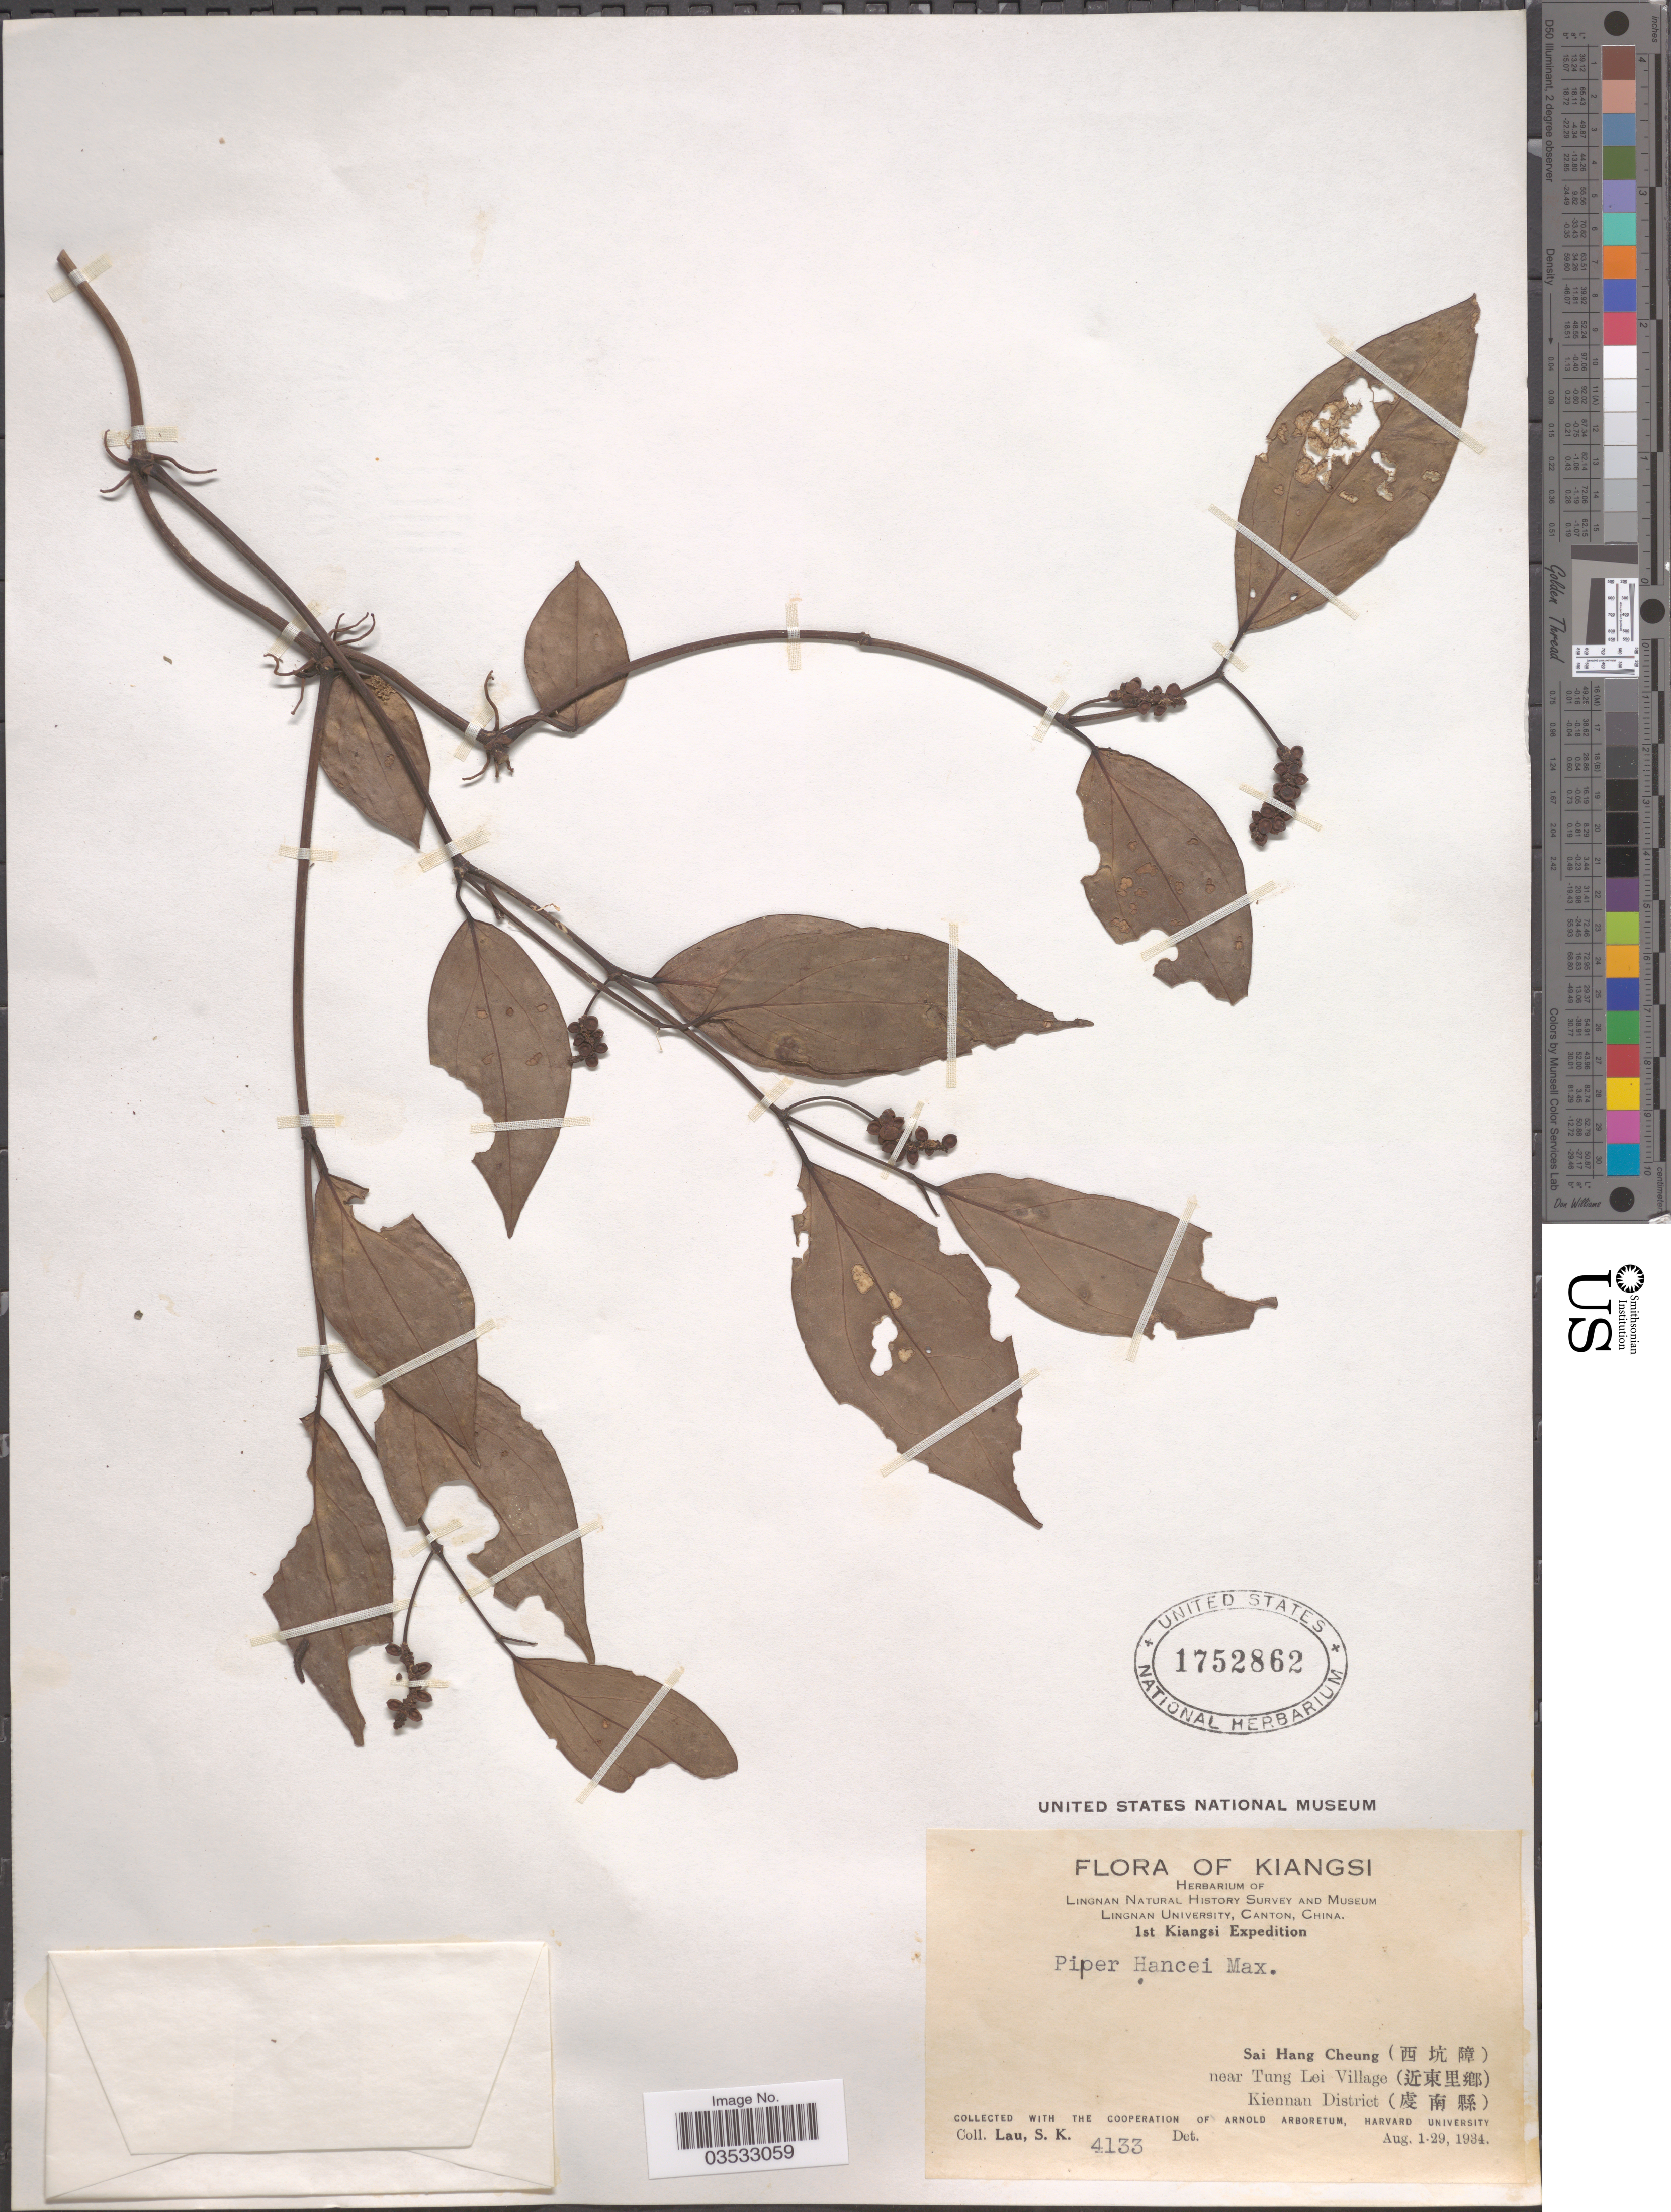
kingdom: Plantae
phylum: Tracheophyta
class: Magnoliopsida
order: Piperales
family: Piperaceae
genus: Piper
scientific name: Piper hancei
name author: Maxim.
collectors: S. K. Lau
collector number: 4133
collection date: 1934-08-01/1934-08-29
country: China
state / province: Jiangxi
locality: Kiangsi. Sai Hang Cheung (X), near Tung Lei Village (X), Kiennan District (X).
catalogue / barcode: US 1752862